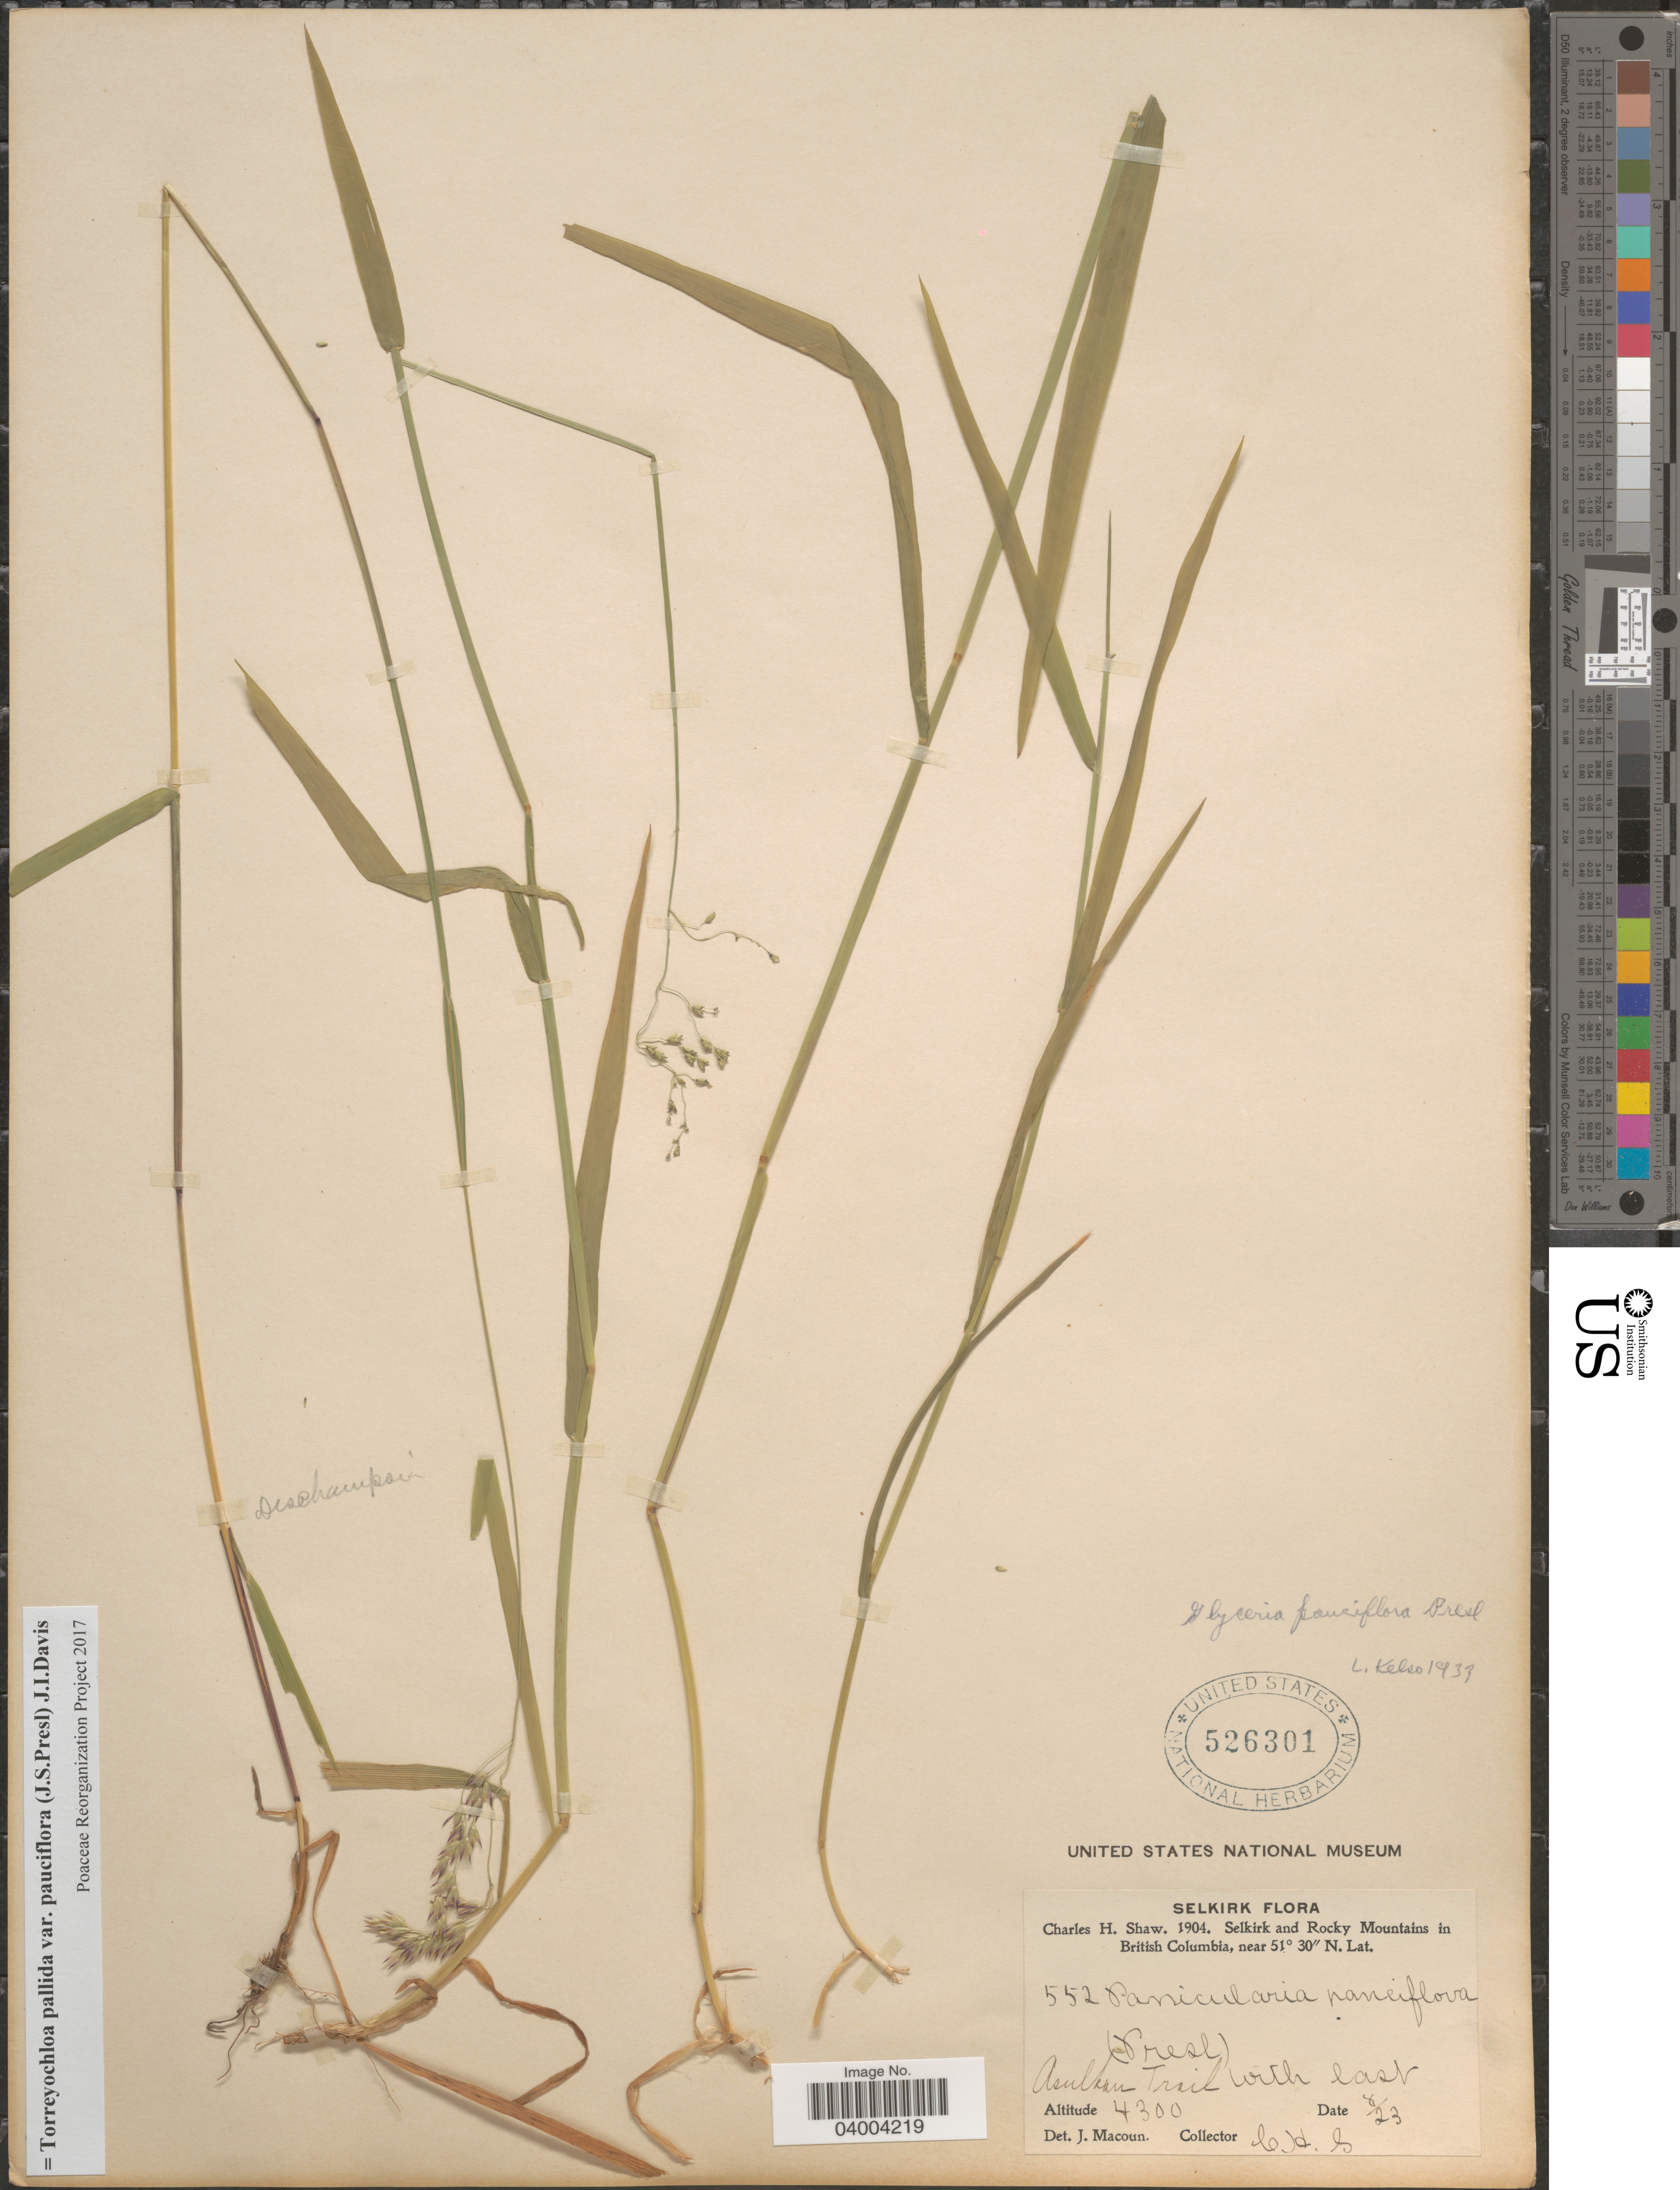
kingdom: Plantae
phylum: Tracheophyta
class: Liliopsida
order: Poales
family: Poaceae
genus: Torreyochloa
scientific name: Torreyochloa pallida var. pauciflora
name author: (J. Presl) J.I. Davis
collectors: C. H. Shaw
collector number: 552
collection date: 1904-08-23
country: Canada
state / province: British Columbia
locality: Selkirk. Selkirk and Rocky Mountains in British Columbia. Asulkan Trail.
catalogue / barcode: US 526301